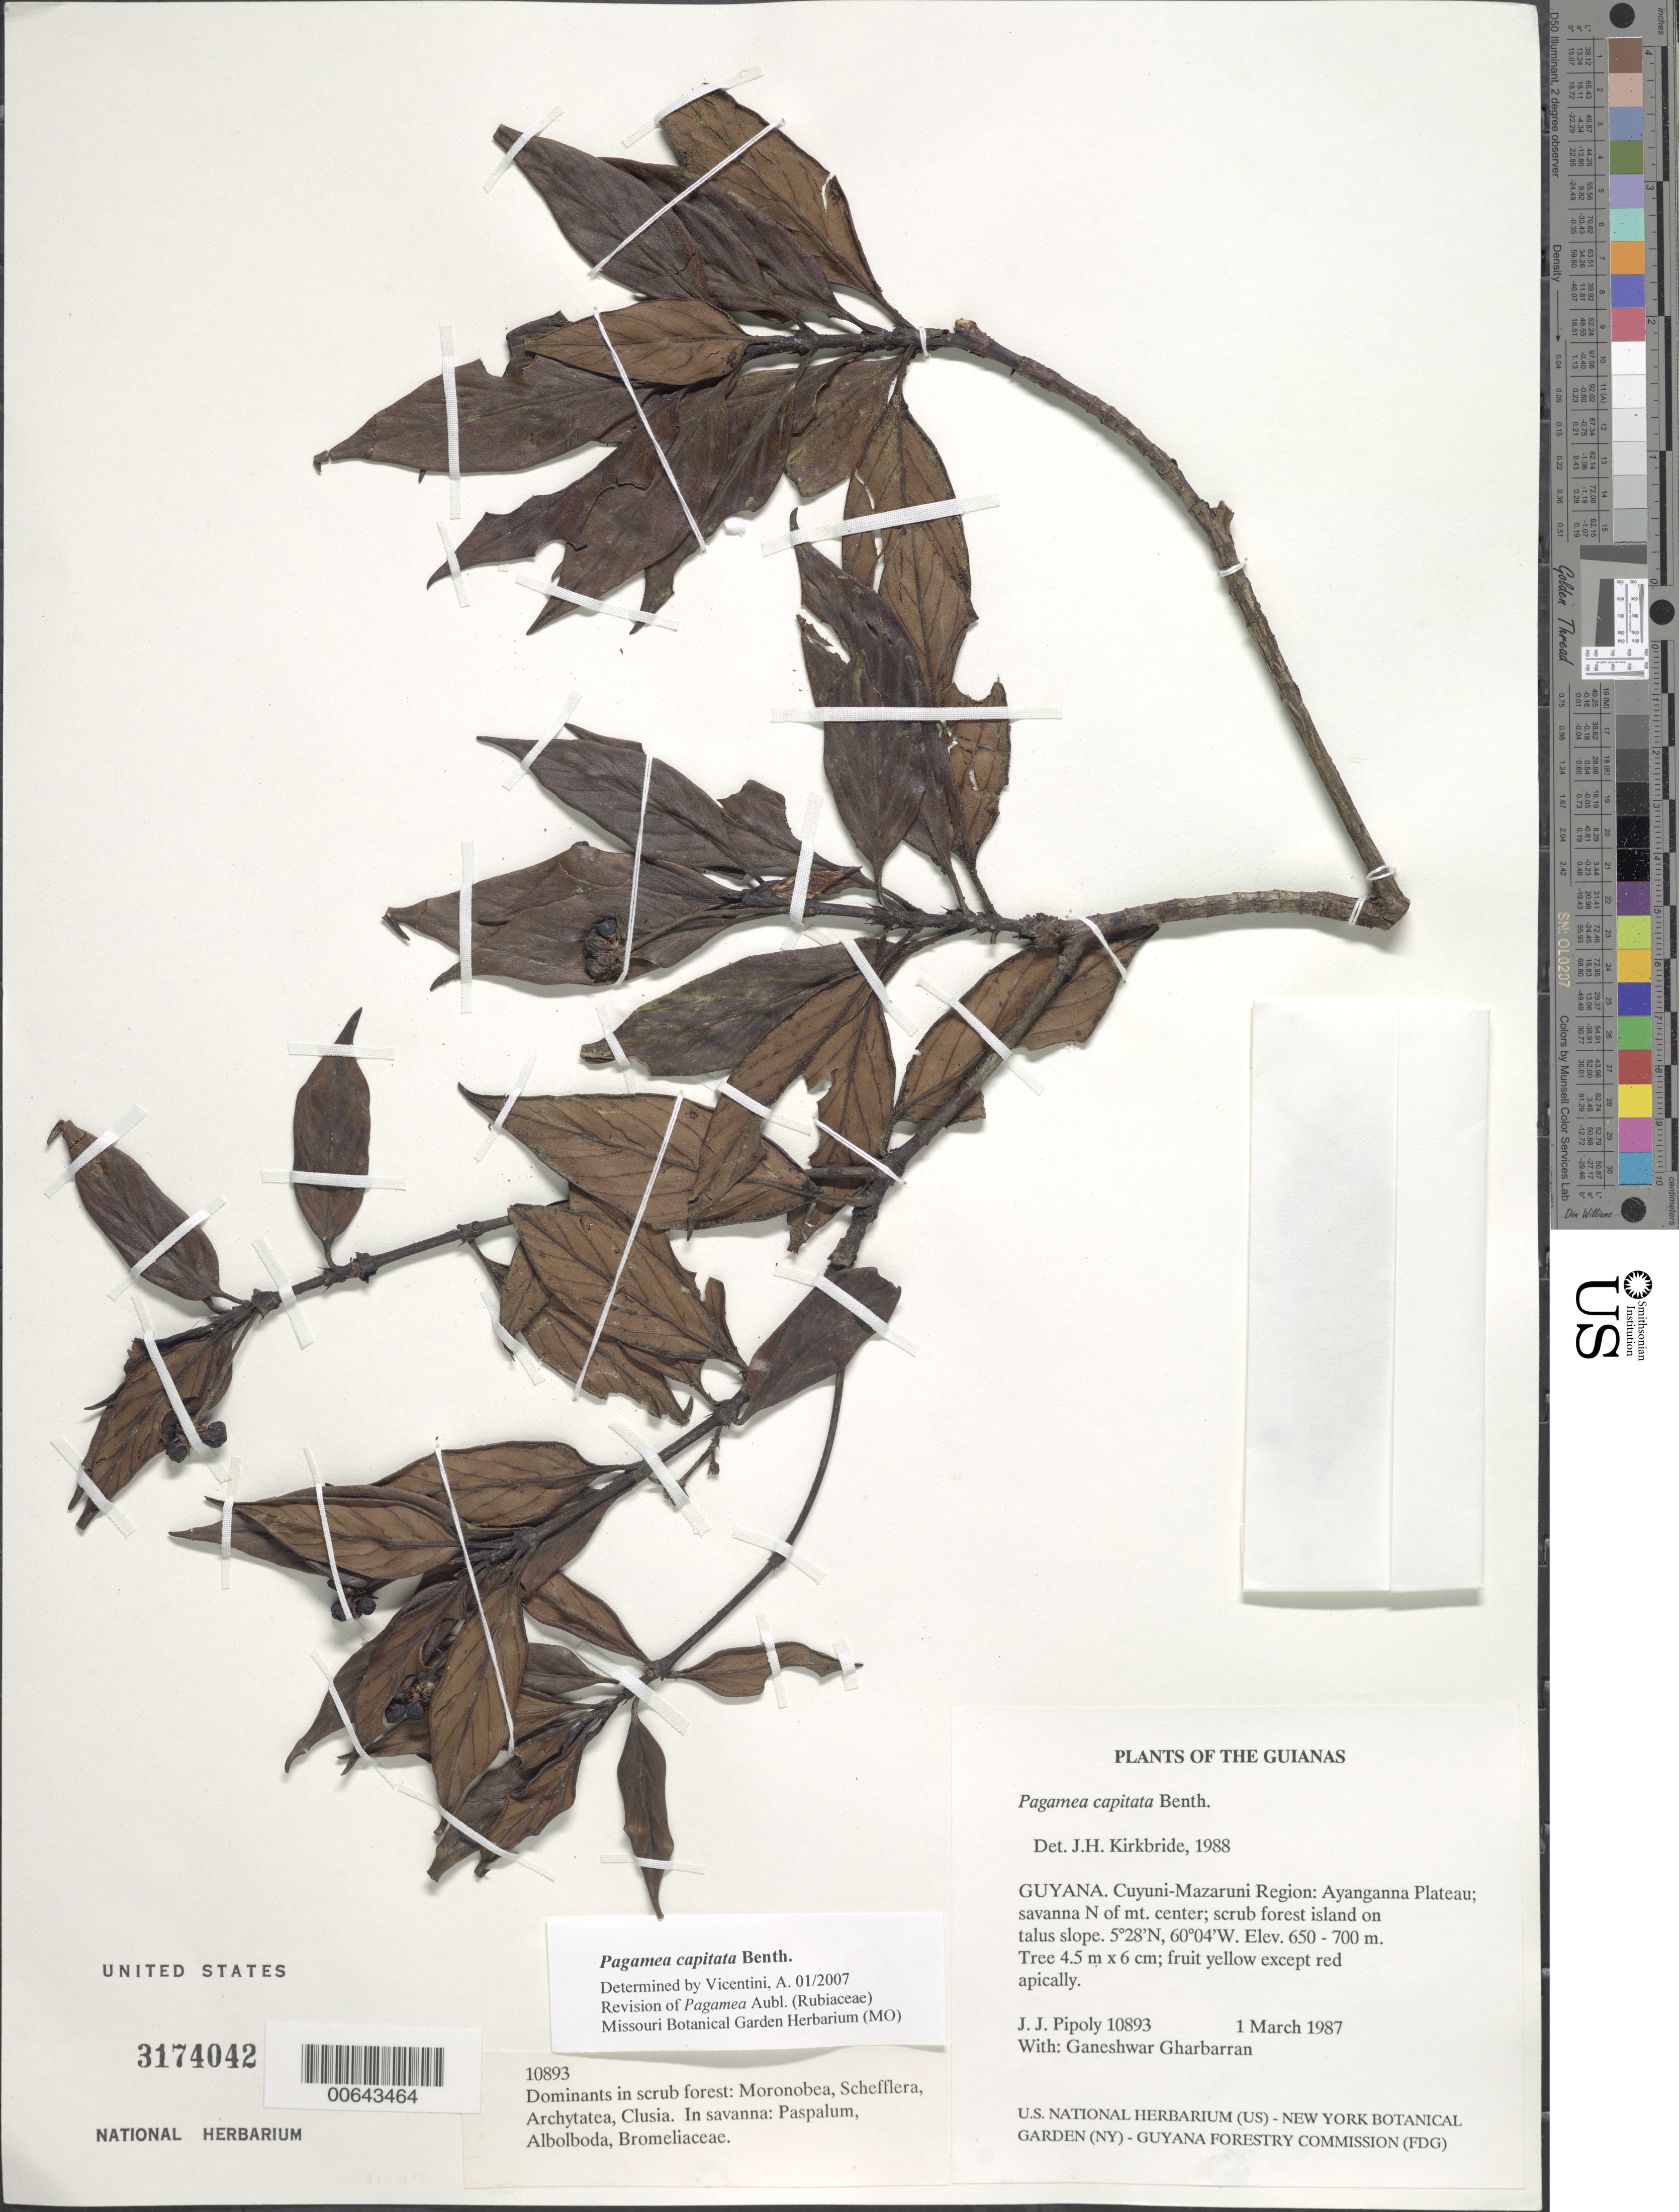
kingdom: Plantae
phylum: Tracheophyta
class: Magnoliopsida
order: Gentianales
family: Rubiaceae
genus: Pagamea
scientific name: Pagamea capitata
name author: Benth.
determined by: Kirkbride, J. H.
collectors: J. J. Pipoly & G. Gharbarran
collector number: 10893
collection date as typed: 1 March 1987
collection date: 1987-03-01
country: Guyana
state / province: Cuyuni-Mazaruni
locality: Ayanganna Plateau, N of mountain center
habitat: Savanna with scrub forest island on talus slope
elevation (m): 650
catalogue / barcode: US 3174042